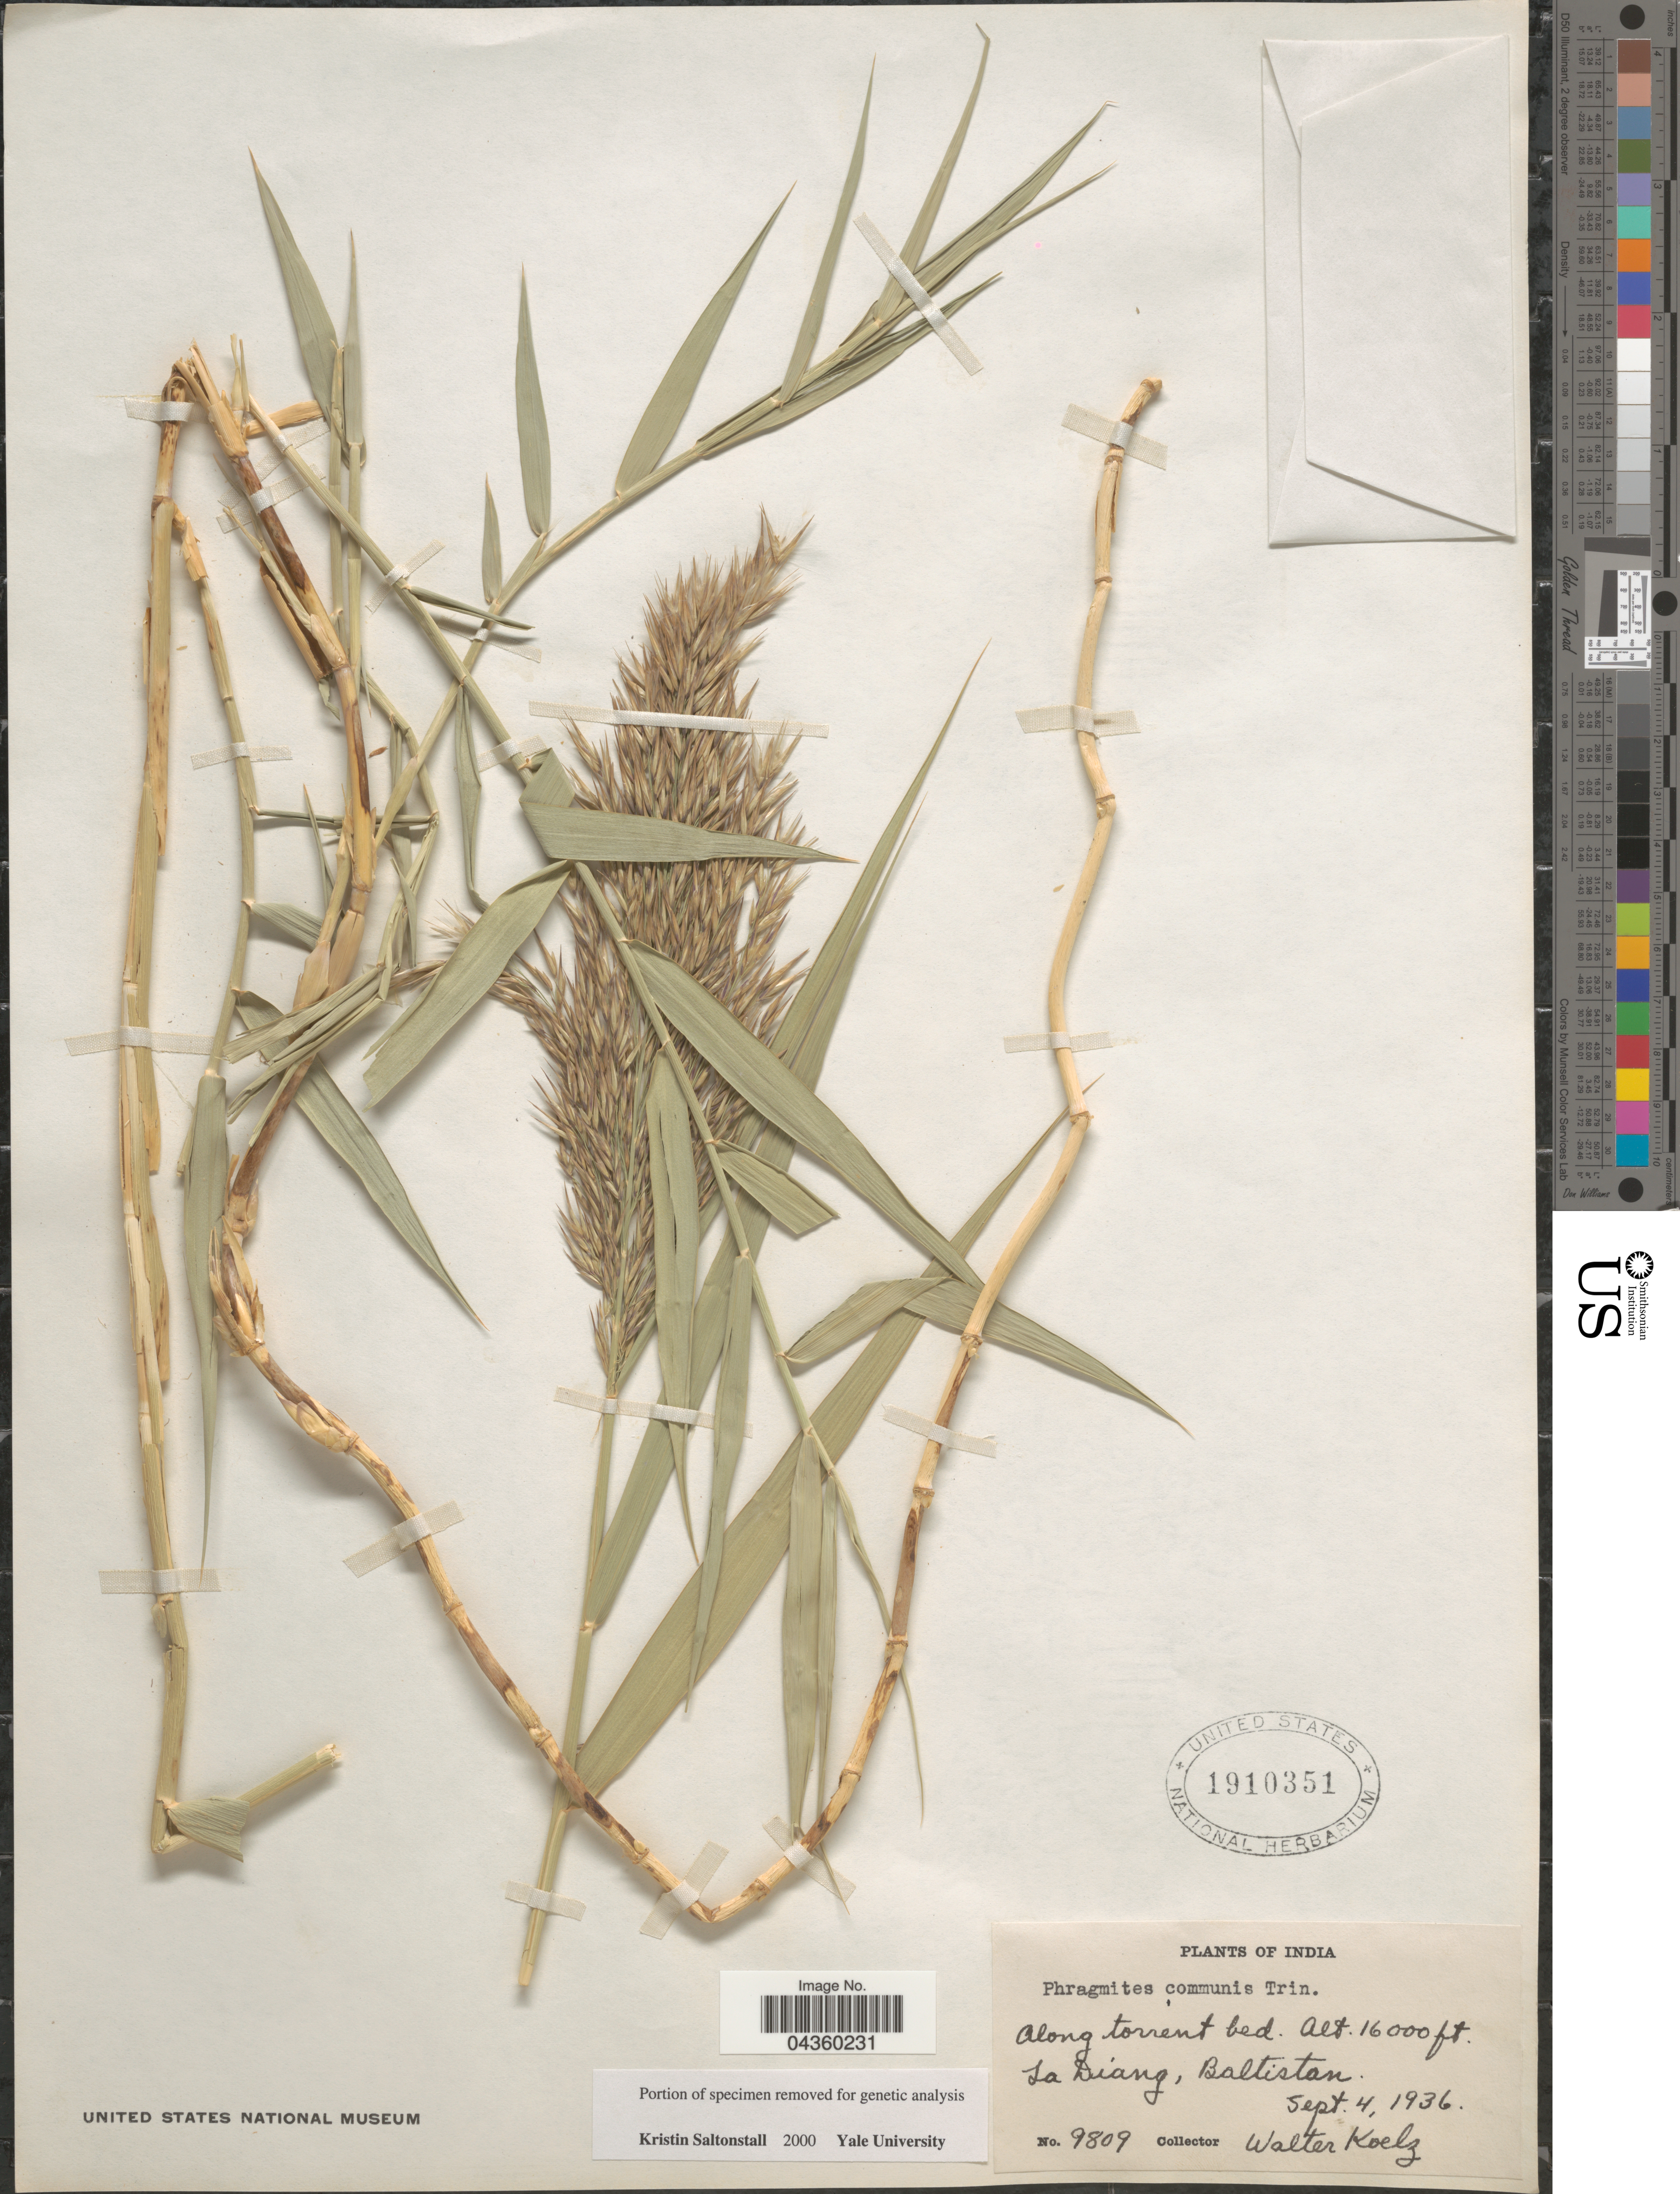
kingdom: Plantae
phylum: Tracheophyta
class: Liliopsida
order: Poales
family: Poaceae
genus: Phragmites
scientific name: Phragmites australis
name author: (Cav.) Trin. ex Steud.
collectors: W. N. Koelz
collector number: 9809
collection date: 1936-09-04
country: Pakistan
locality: La Diang, Baltistan.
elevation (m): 4877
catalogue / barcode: US 1910351